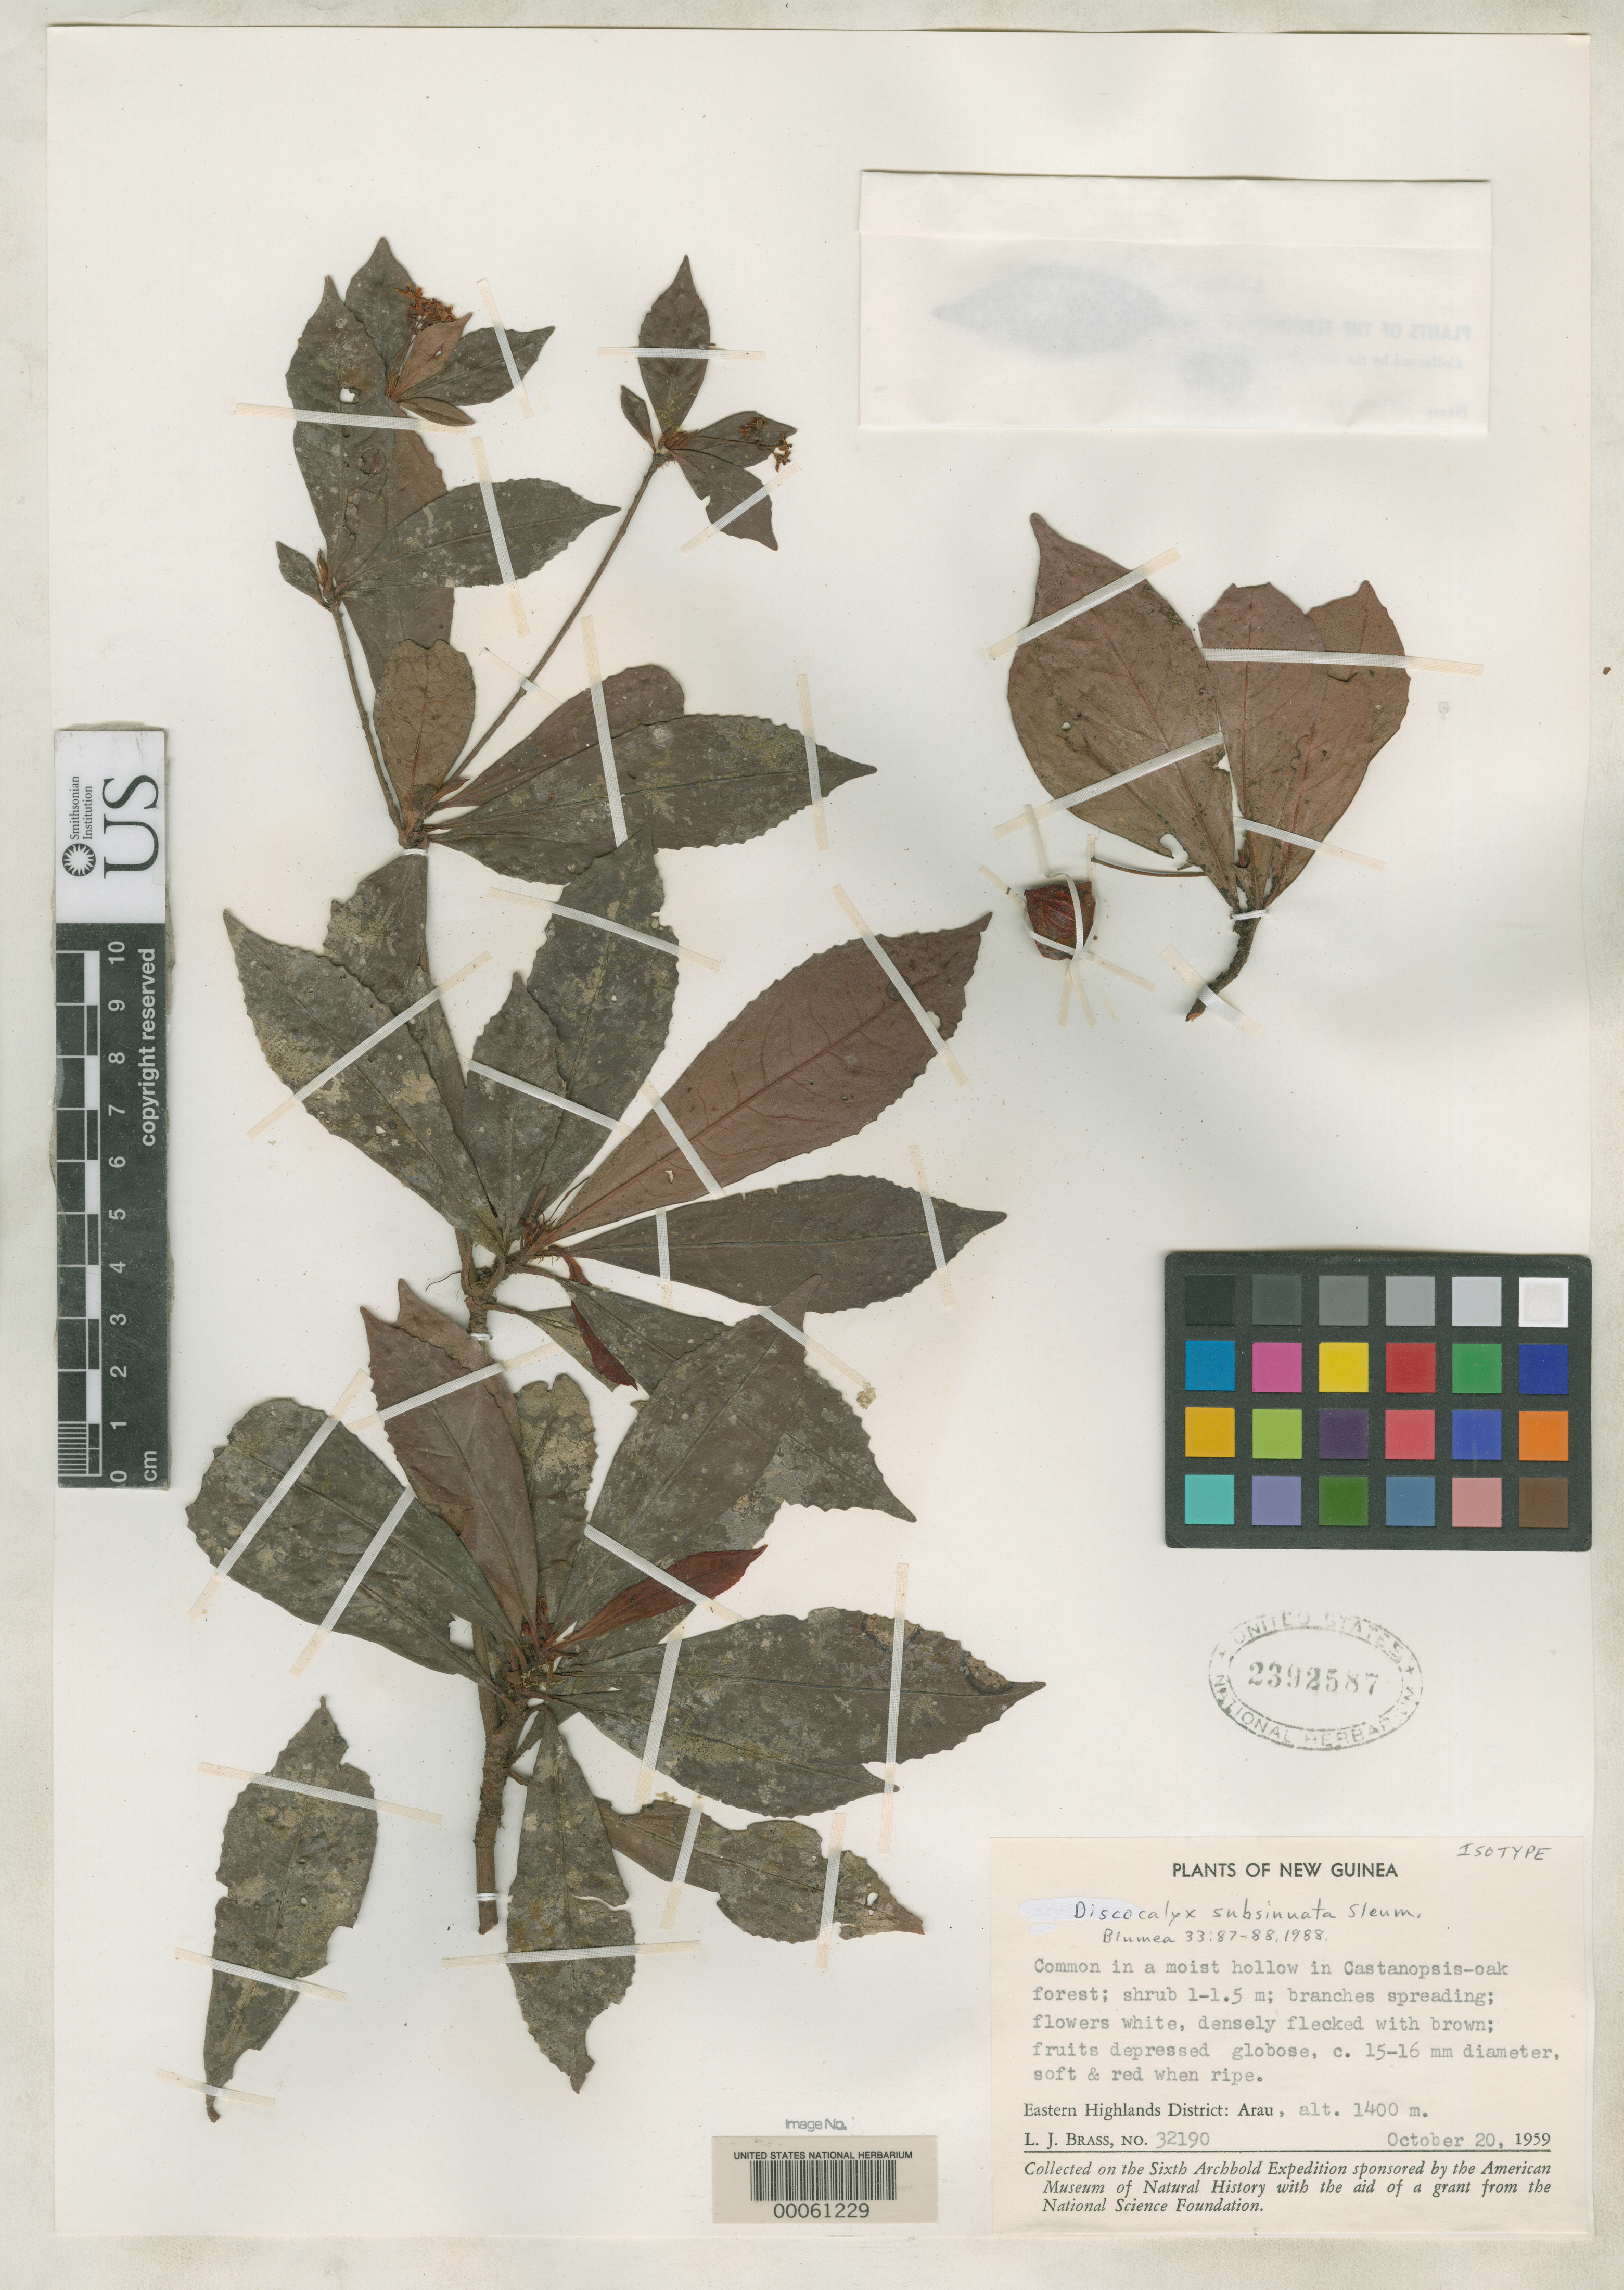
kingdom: Plantae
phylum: Tracheophyta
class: Magnoliopsida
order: Ericales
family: Primulaceae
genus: Discocalyx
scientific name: Discocalyx subsinuata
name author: Sleumer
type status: Isotype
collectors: L. J. Brass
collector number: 32190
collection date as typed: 20 Oct 1959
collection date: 1959-10-20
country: Papua New Guinea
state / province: Eastern Highlands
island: New Guinea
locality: Arau.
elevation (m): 1400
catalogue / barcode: US 2392587